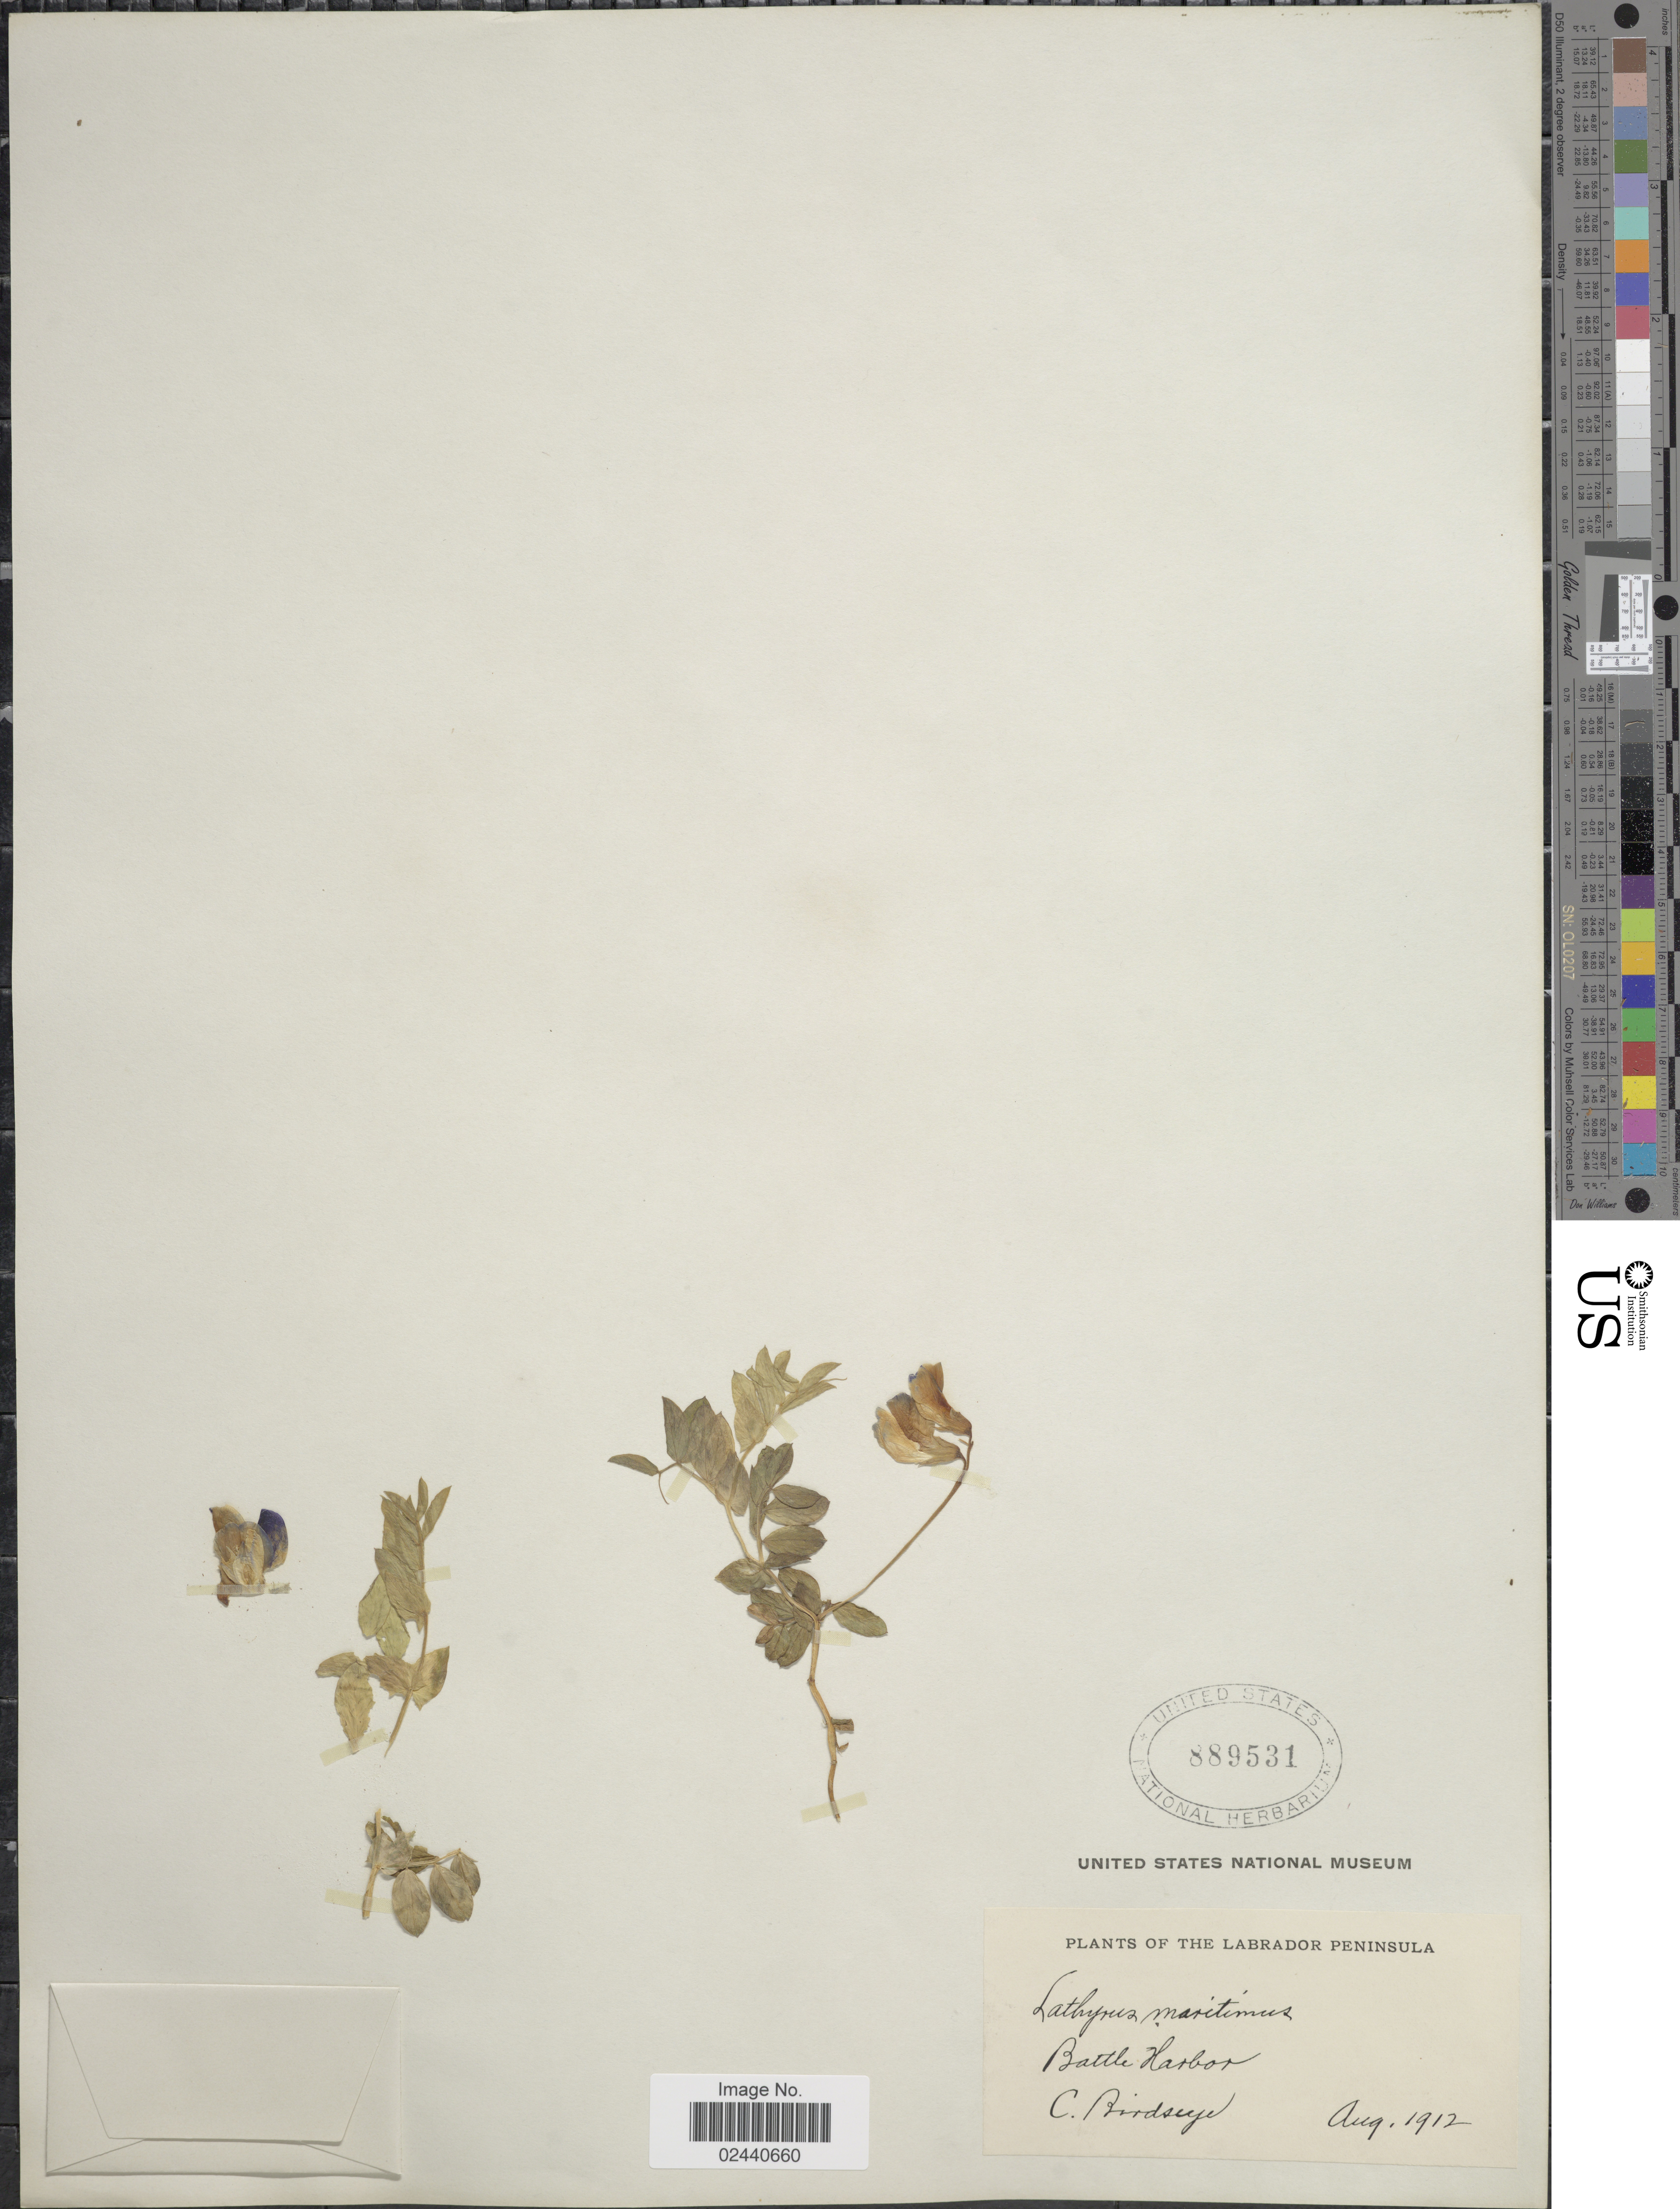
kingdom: Plantae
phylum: Tracheophyta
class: Magnoliopsida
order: Fabales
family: Fabaceae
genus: Lathyrus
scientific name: Lathyrus japonicus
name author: Willd.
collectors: C. Birdseye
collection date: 1912-08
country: Canada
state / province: Newfoundland and Labrador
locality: Labrador Peninsula, Battle Harbor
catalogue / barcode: US 889531